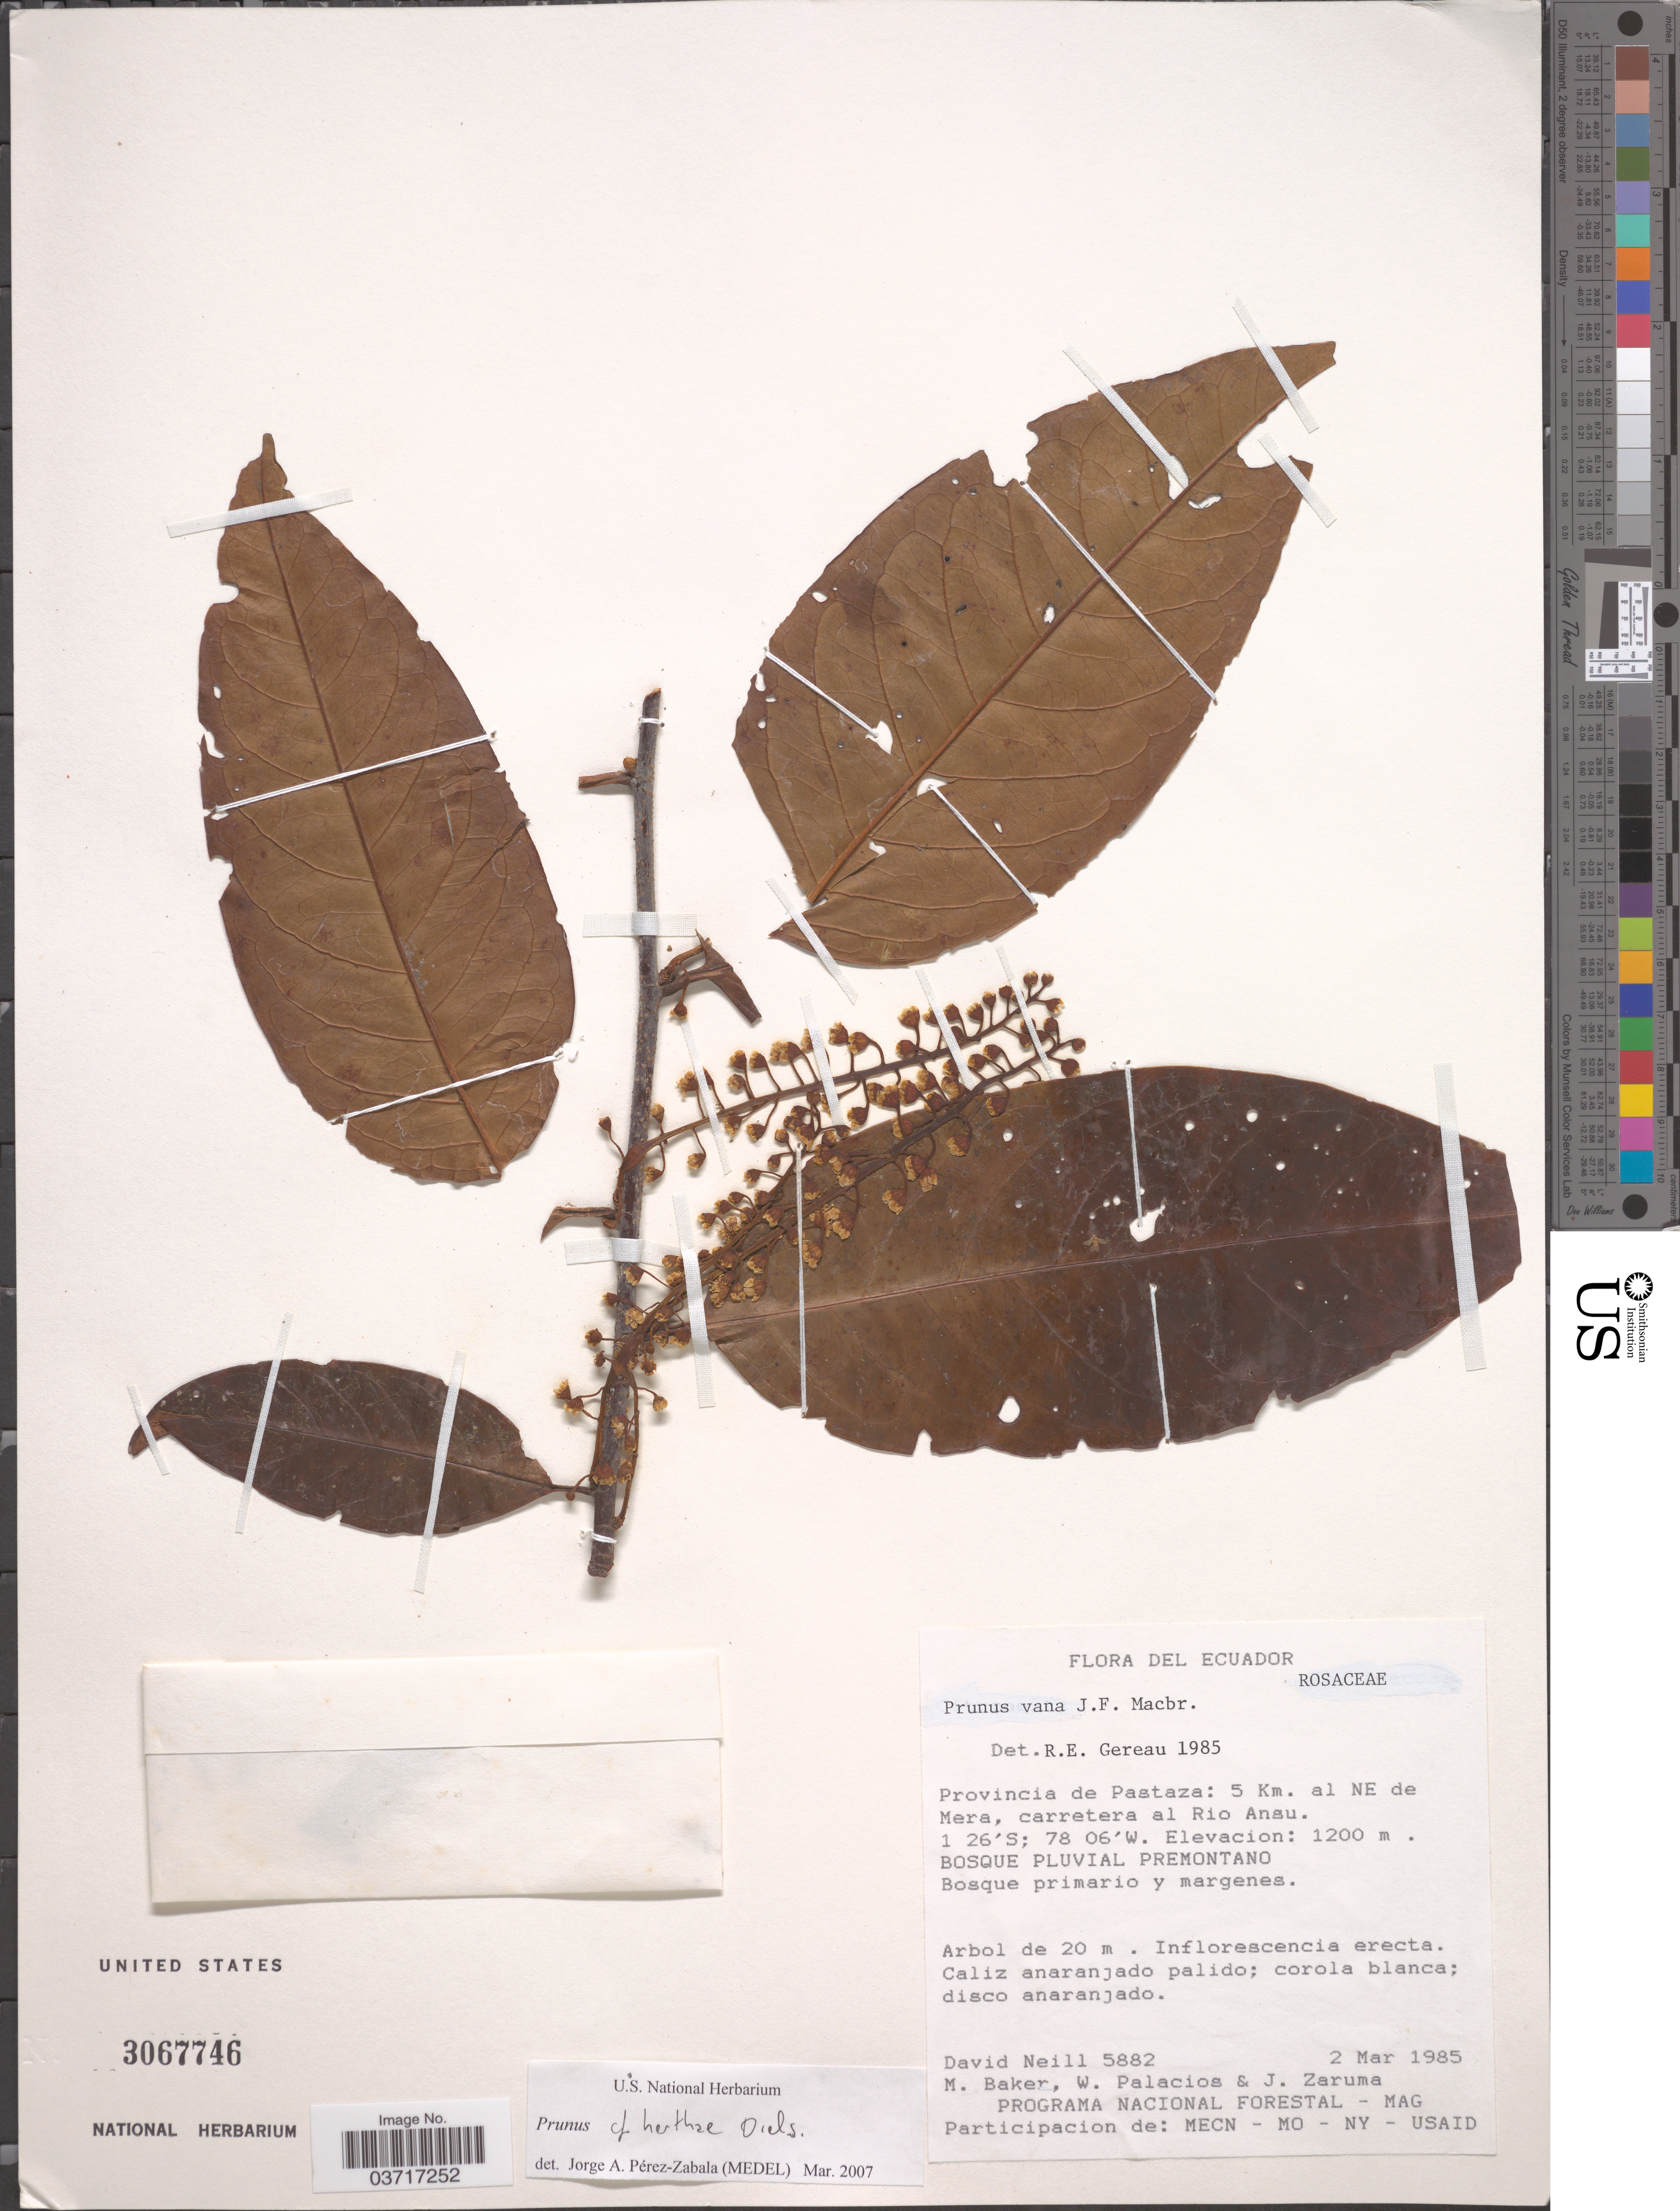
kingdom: Plantae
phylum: Tracheophyta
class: Magnoliopsida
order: Rosales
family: Rosaceae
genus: Prunus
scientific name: Prunus sp.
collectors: D. Neill, M. Baker, W. Palacios & J. Zaruma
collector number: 5882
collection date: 1985-03-02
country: Ecuador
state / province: Pastaza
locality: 5 Km. al NE de Mera, carretera al Rio Ansu.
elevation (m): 1200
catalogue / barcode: US 3067746